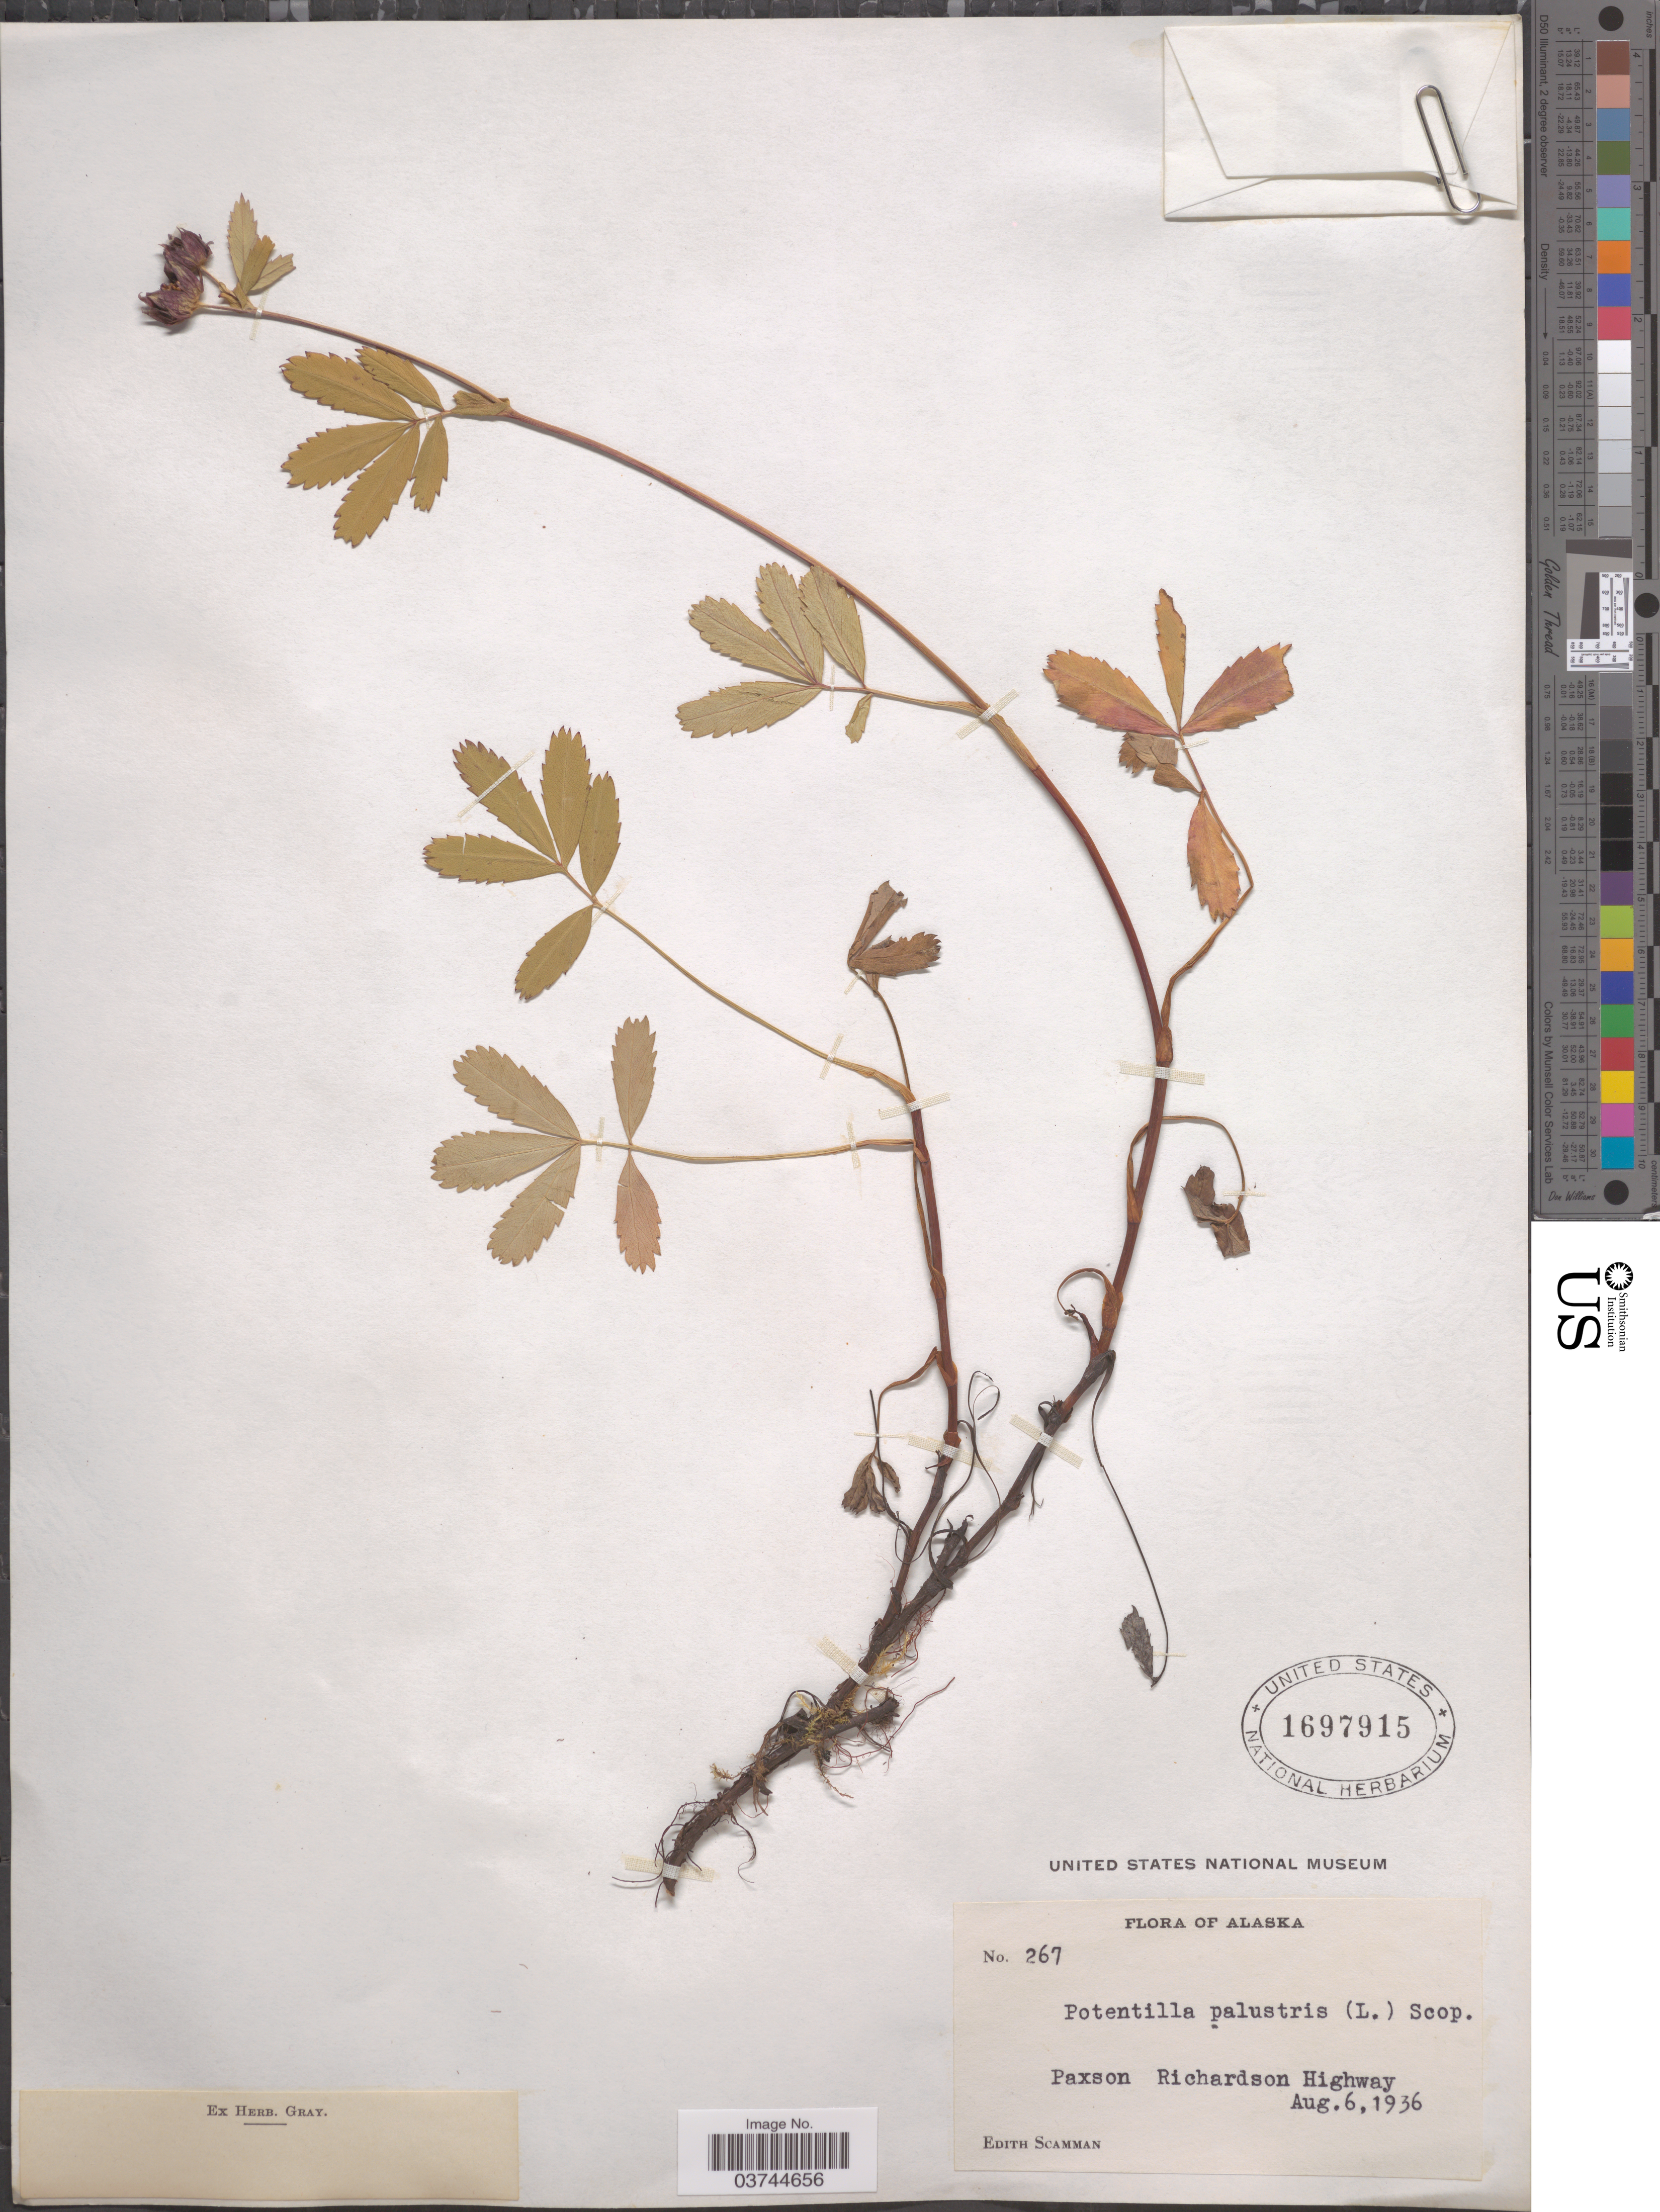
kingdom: Plantae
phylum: Tracheophyta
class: Magnoliopsida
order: Rosales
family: Rosaceae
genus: Comarum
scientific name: Comarum palustre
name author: L.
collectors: E. Scamman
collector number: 267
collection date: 1936-08-06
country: United States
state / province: Alaska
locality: Paxson Richardson Highway.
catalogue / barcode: US 1697915